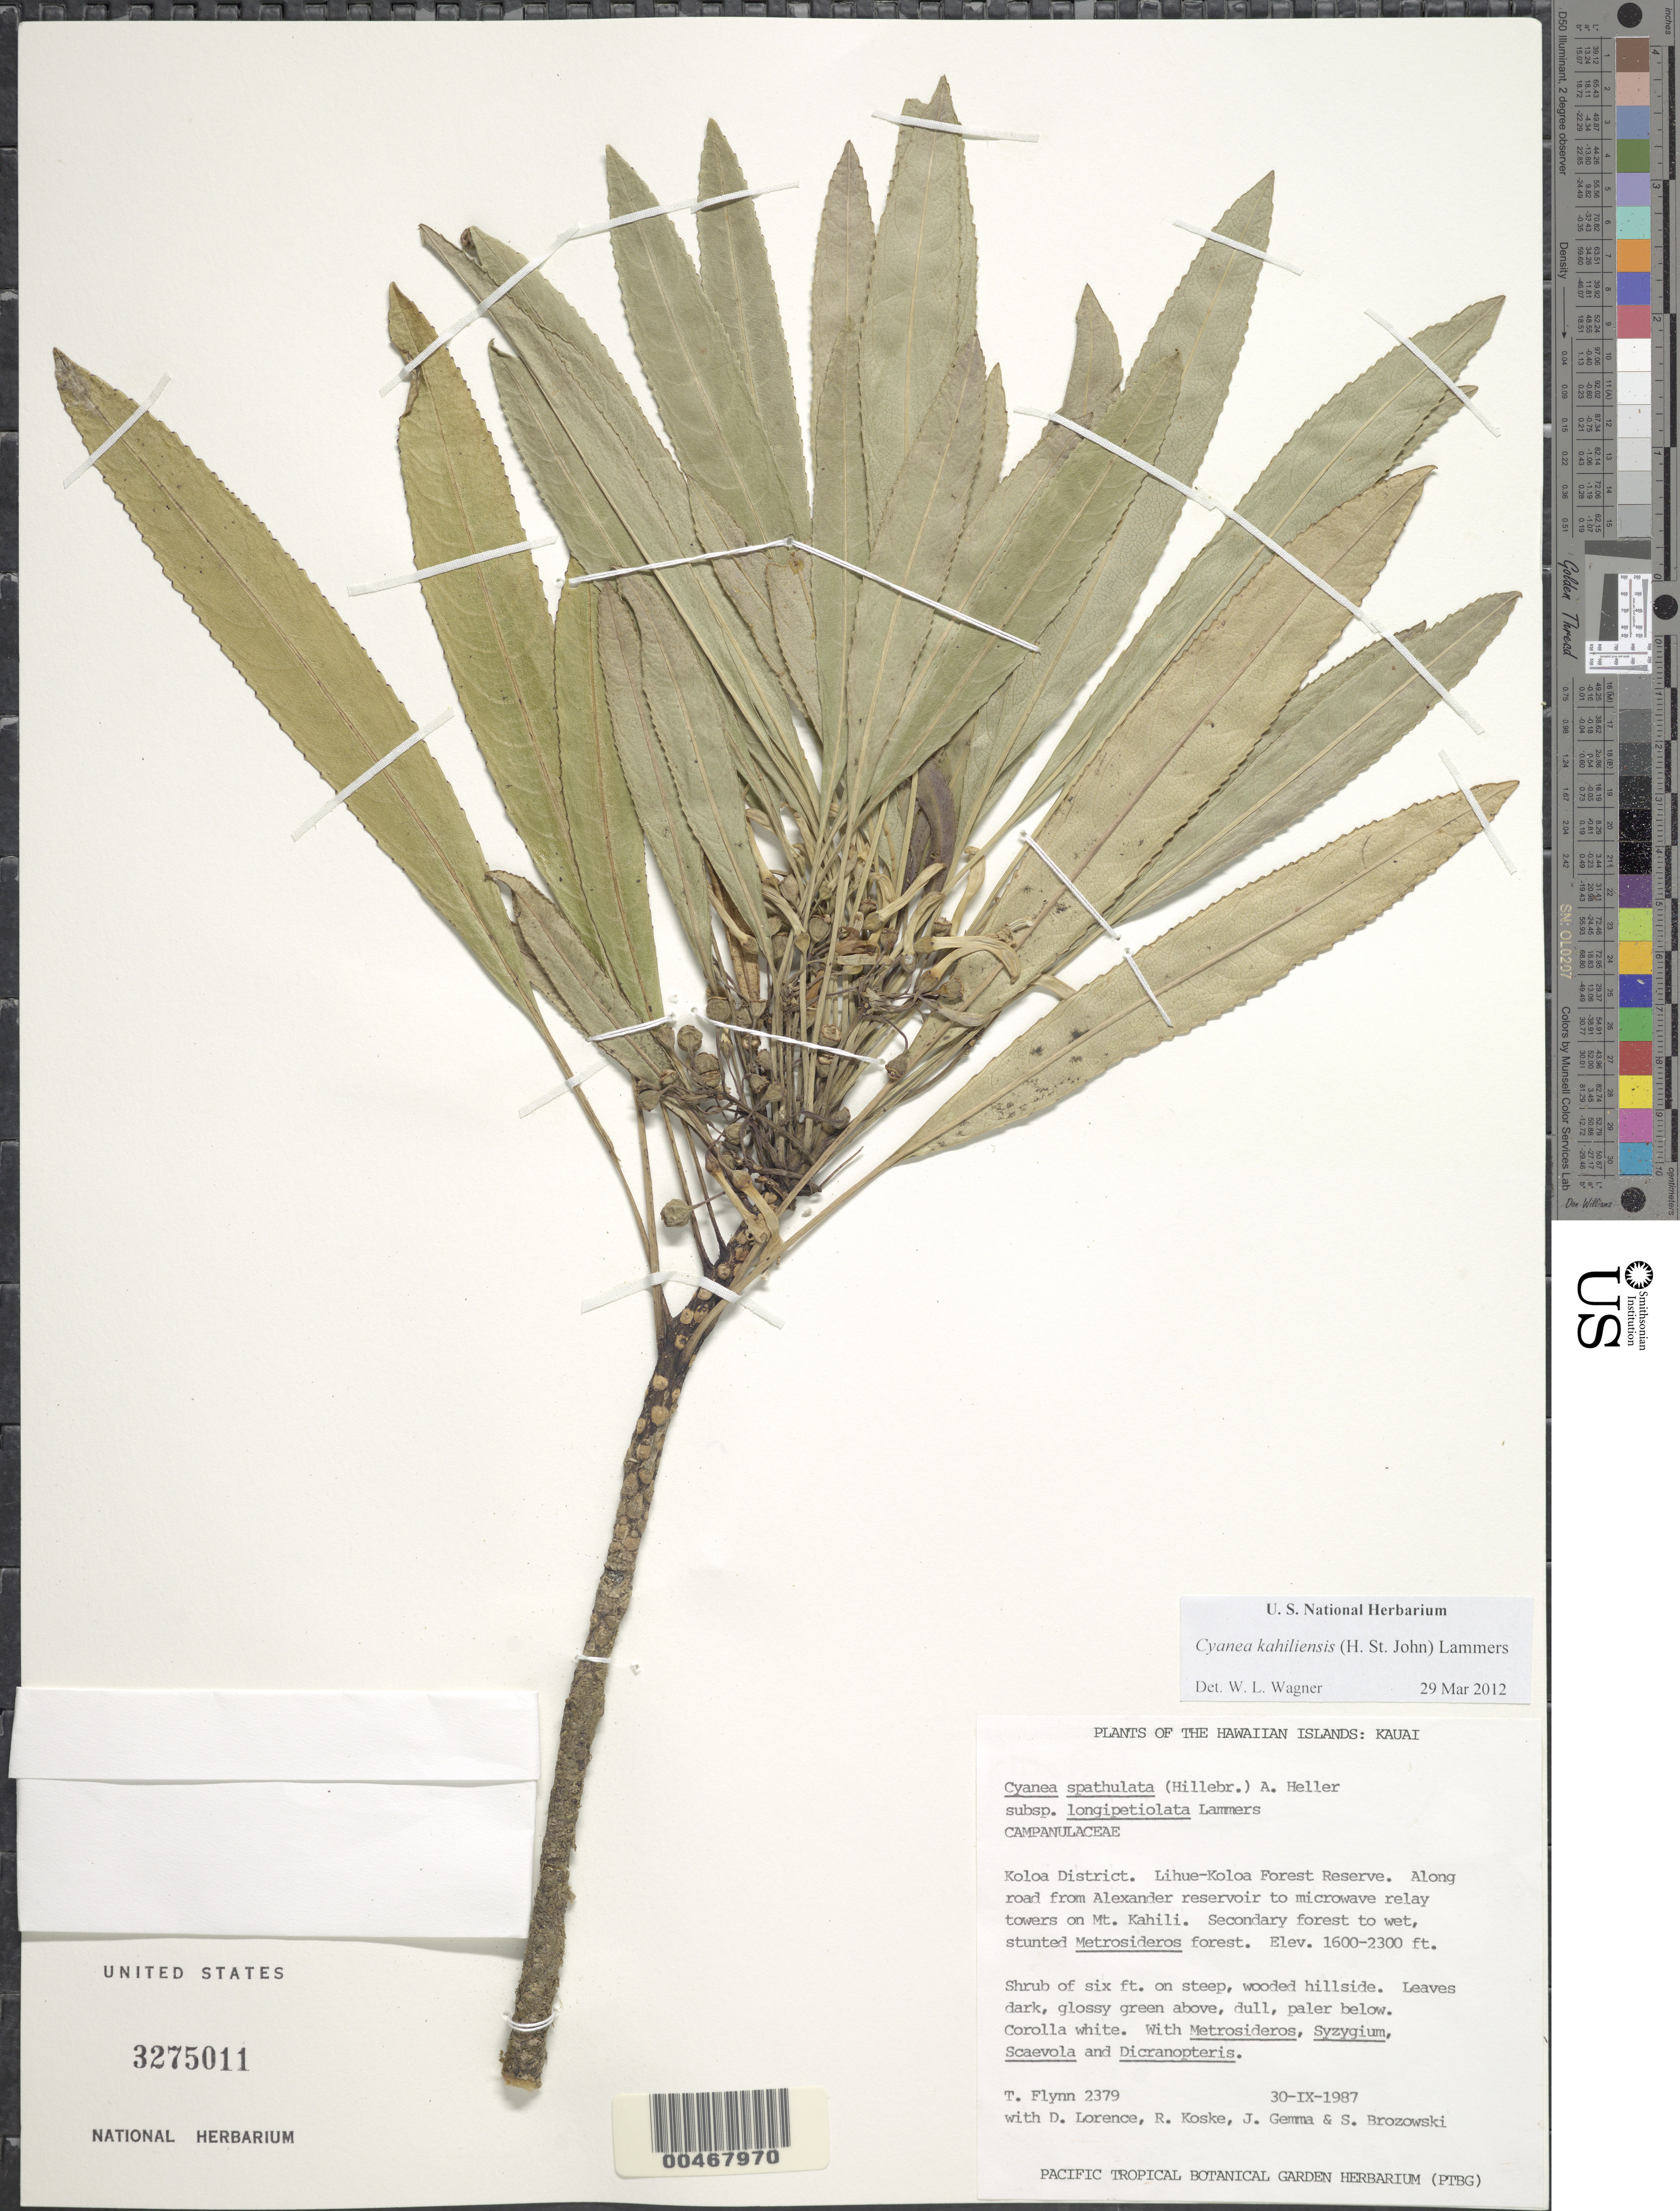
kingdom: Plantae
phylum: Tracheophyta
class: Magnoliopsida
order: Asterales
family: Campanulaceae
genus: Cyanea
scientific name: Cyanea kahiliensis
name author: (H. St. John) Lammers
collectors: T. W. Flynn, D. Lorence, R. Koske, J. Gemma & S. Brozowski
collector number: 2379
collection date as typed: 30 Sep 1987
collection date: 1987-09-30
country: United States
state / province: Hawaii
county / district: Kauai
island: Kaua'i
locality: Koloa Dist., Lihue-Koloa Forest Reserve, along rd. from Alexander reservoir to microwave relay towers on Mt. Kahili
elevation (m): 488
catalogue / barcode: US 3275011